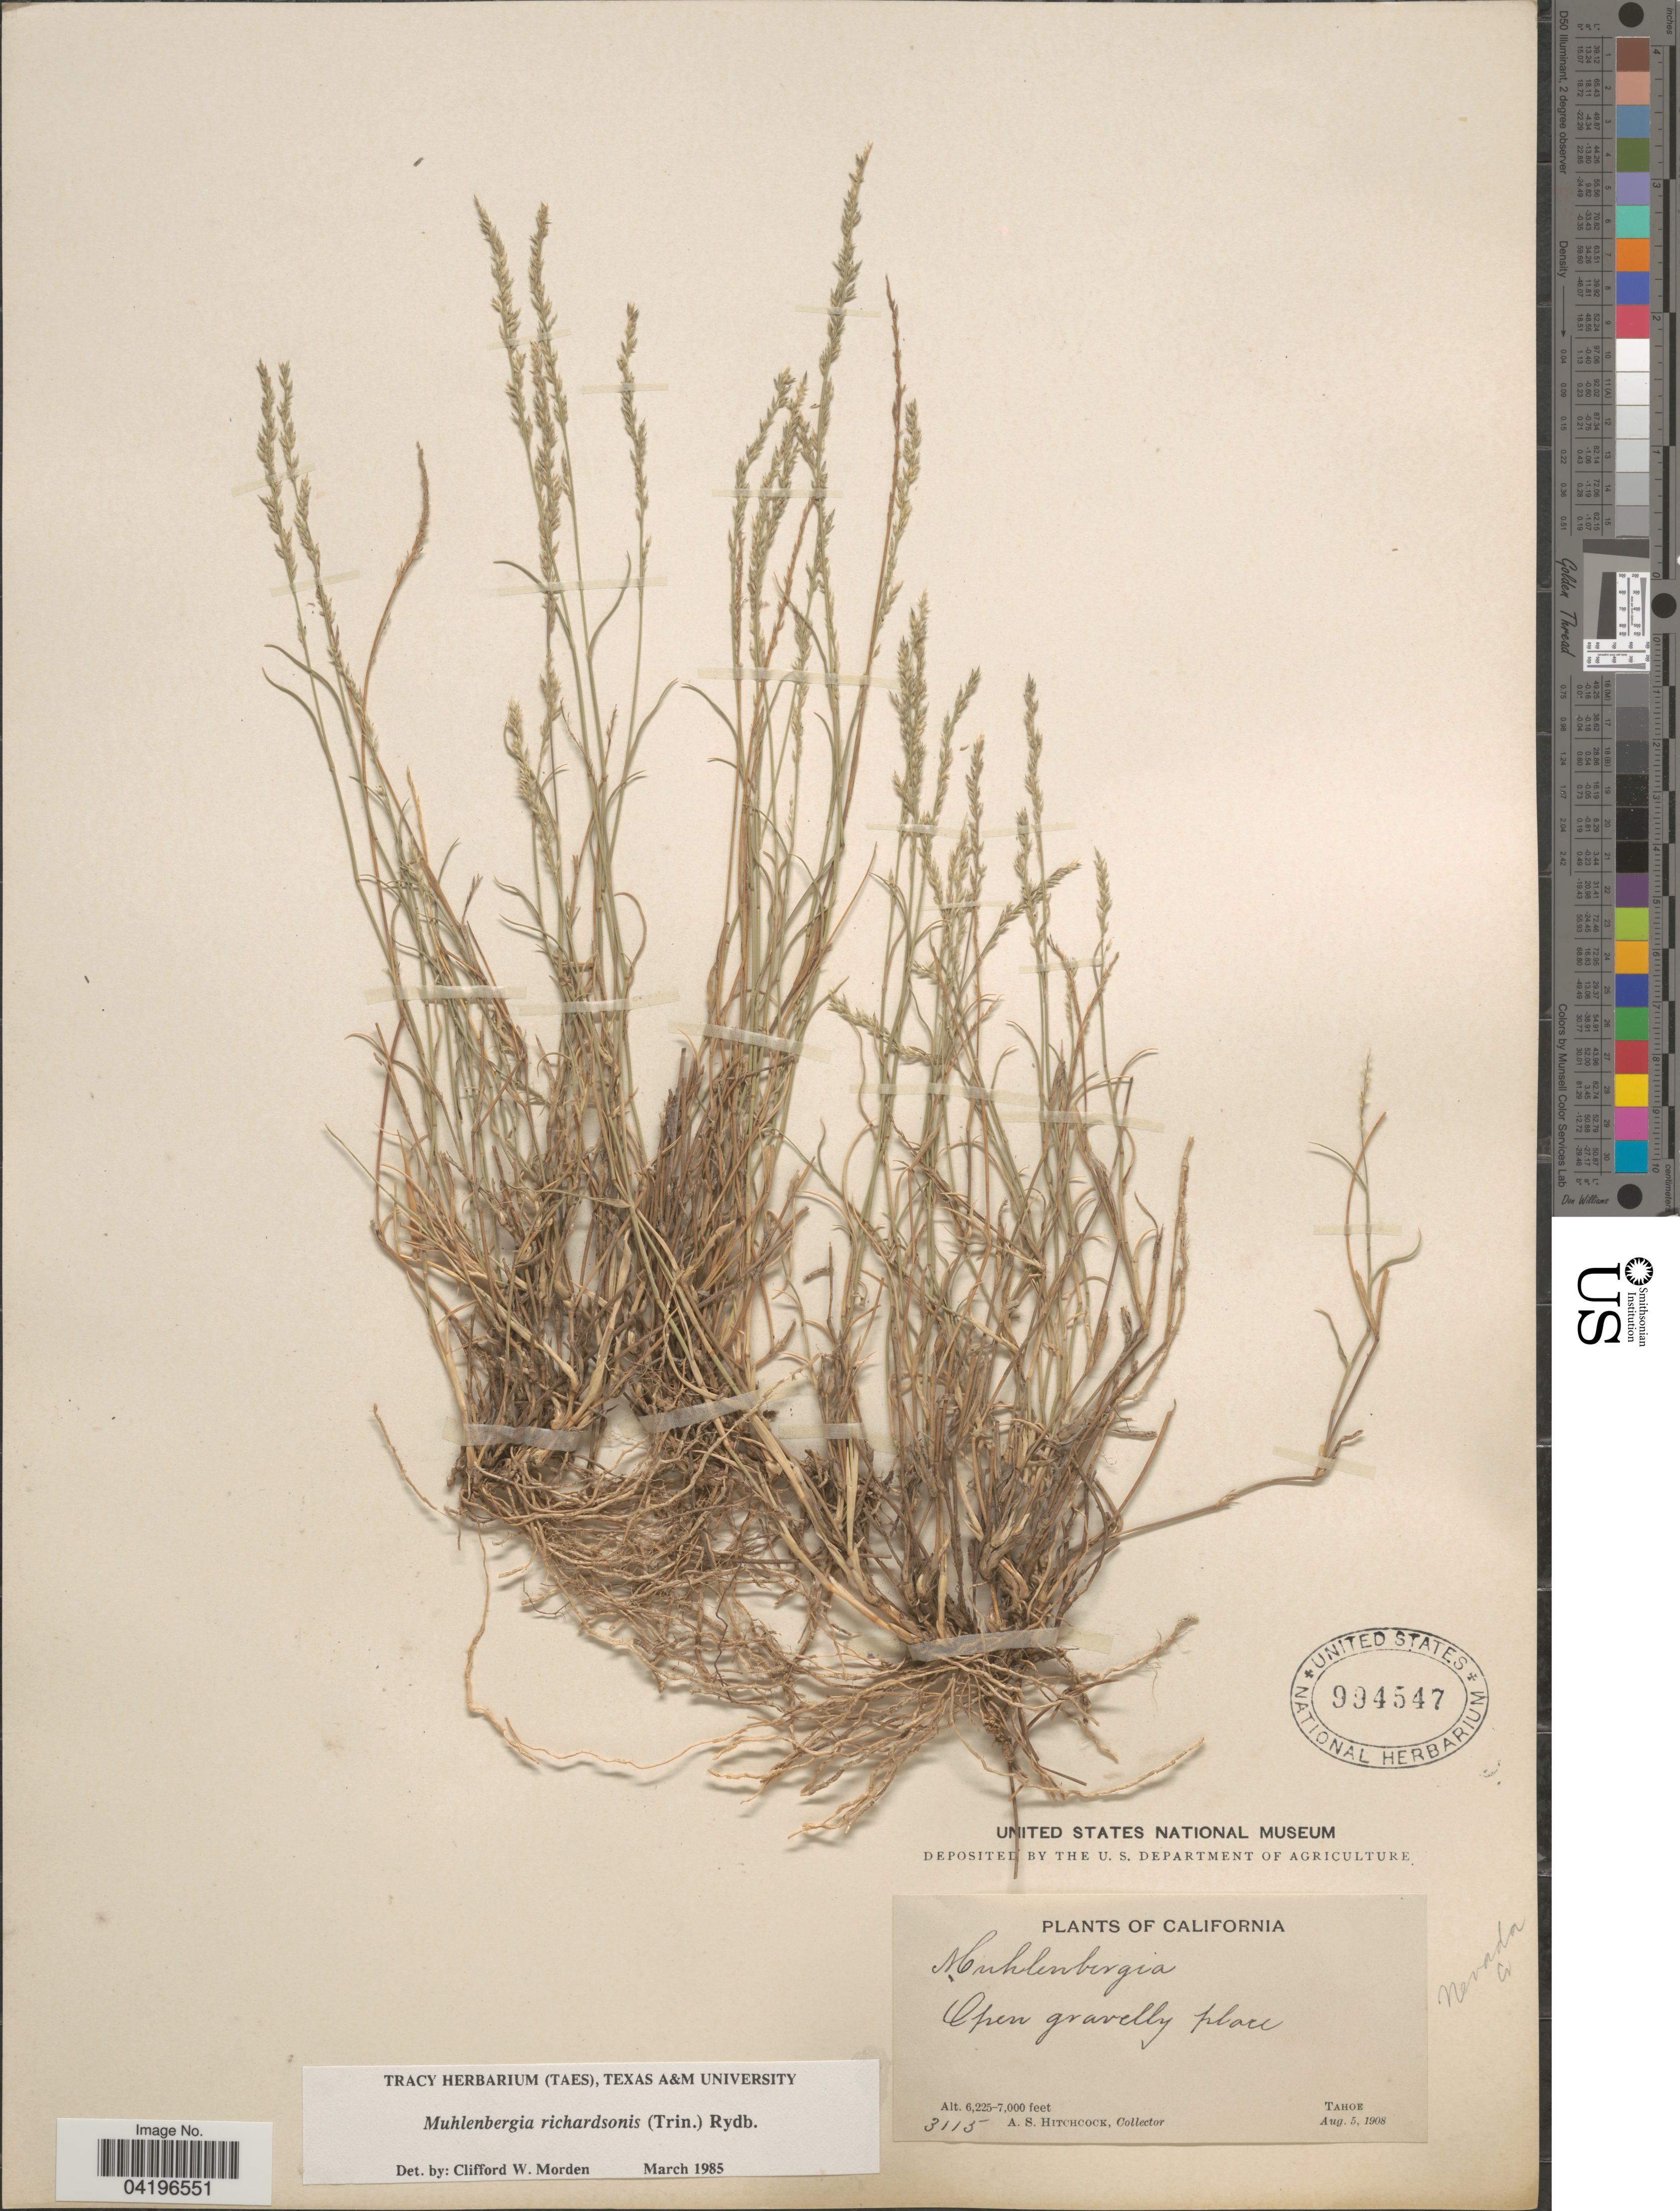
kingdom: Plantae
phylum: Tracheophyta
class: Liliopsida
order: Poales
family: Poaceae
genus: Muhlenbergia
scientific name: Muhlenbergia richardsonis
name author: (Trin.) Rydb.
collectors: A. S. Hitchcock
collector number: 3115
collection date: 1908-08-05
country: United States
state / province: California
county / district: Nevada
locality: Tahoe. Nevada Co.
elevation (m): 1897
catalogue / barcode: US 994547